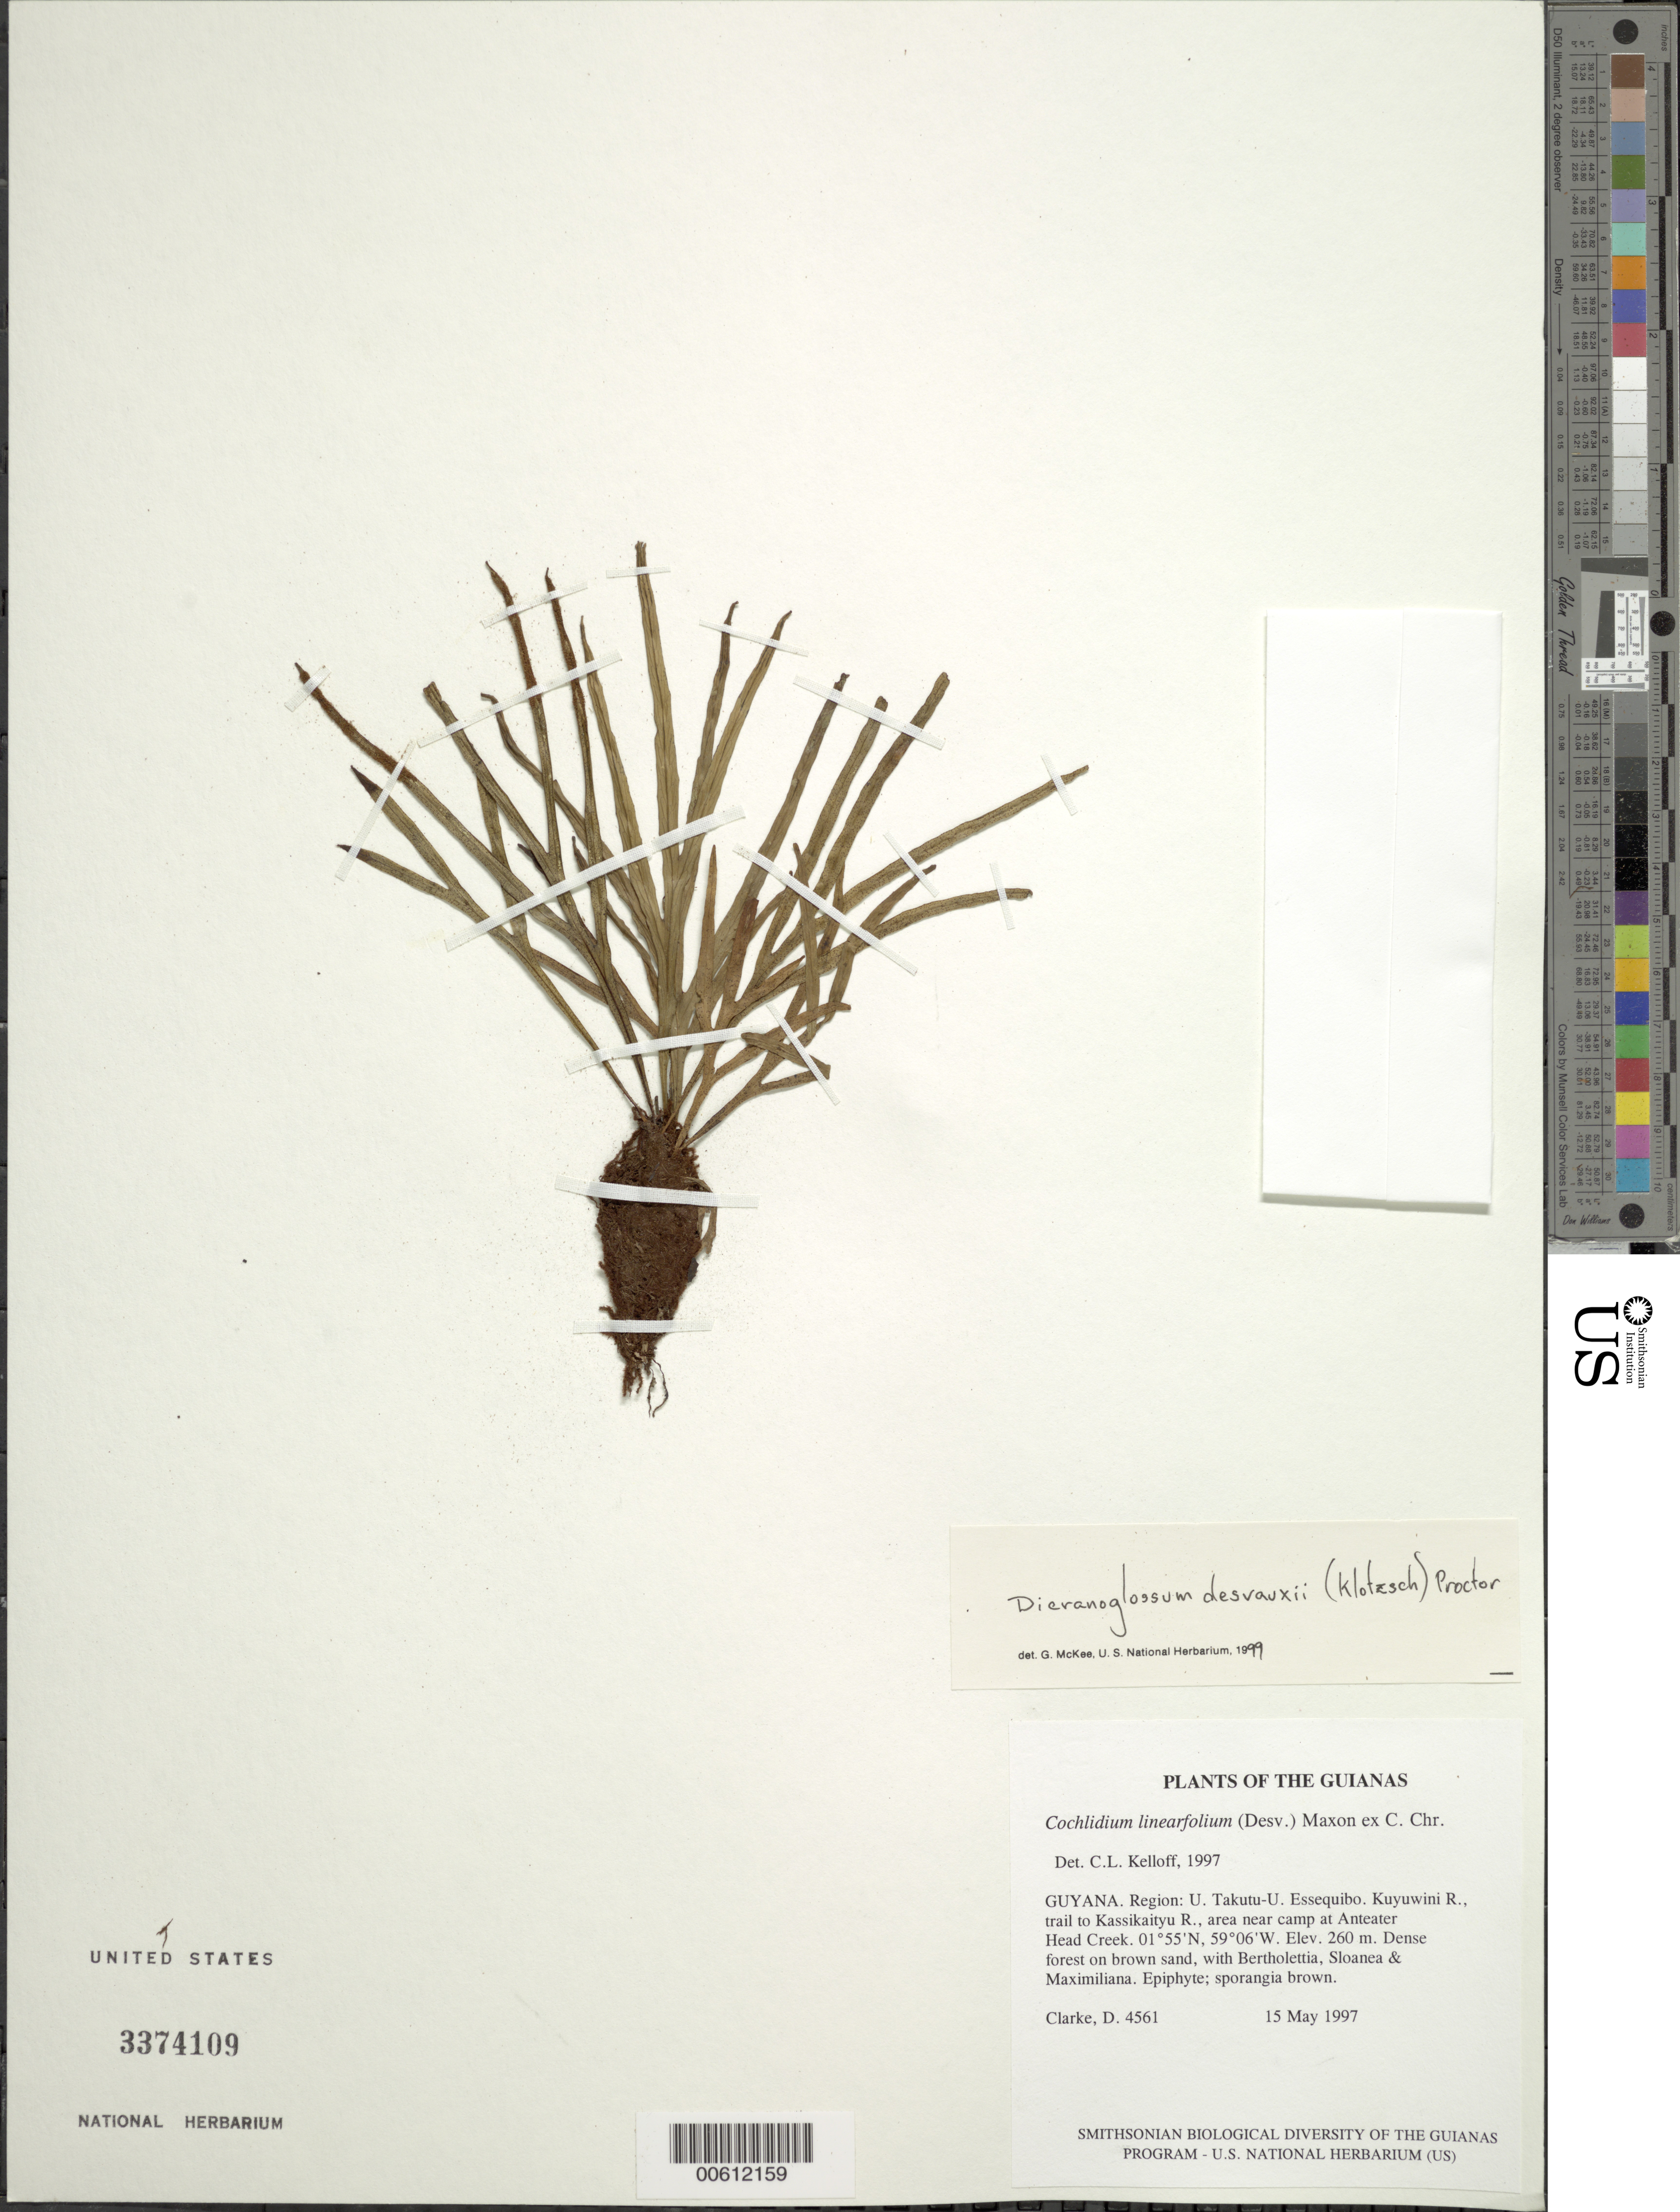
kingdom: Plantae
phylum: Tracheophyta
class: Polypodiopsida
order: Polypodiales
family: Polypodiaceae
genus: Pleopeltis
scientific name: Pleopeltis desvauxii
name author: (Klotzsch) Salino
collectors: H. D. Clarke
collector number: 4561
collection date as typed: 15 May 1997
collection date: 1997-05-15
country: Guyana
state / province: U. Takutu-U. Essequibo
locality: Kuyuwini R., trail to Kassikaityu R., area near camp at Anteater Head Creek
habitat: Dense forest on brown sand, with Bertholettia, Sloanea & Maximiliana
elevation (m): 260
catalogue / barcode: US 3374109